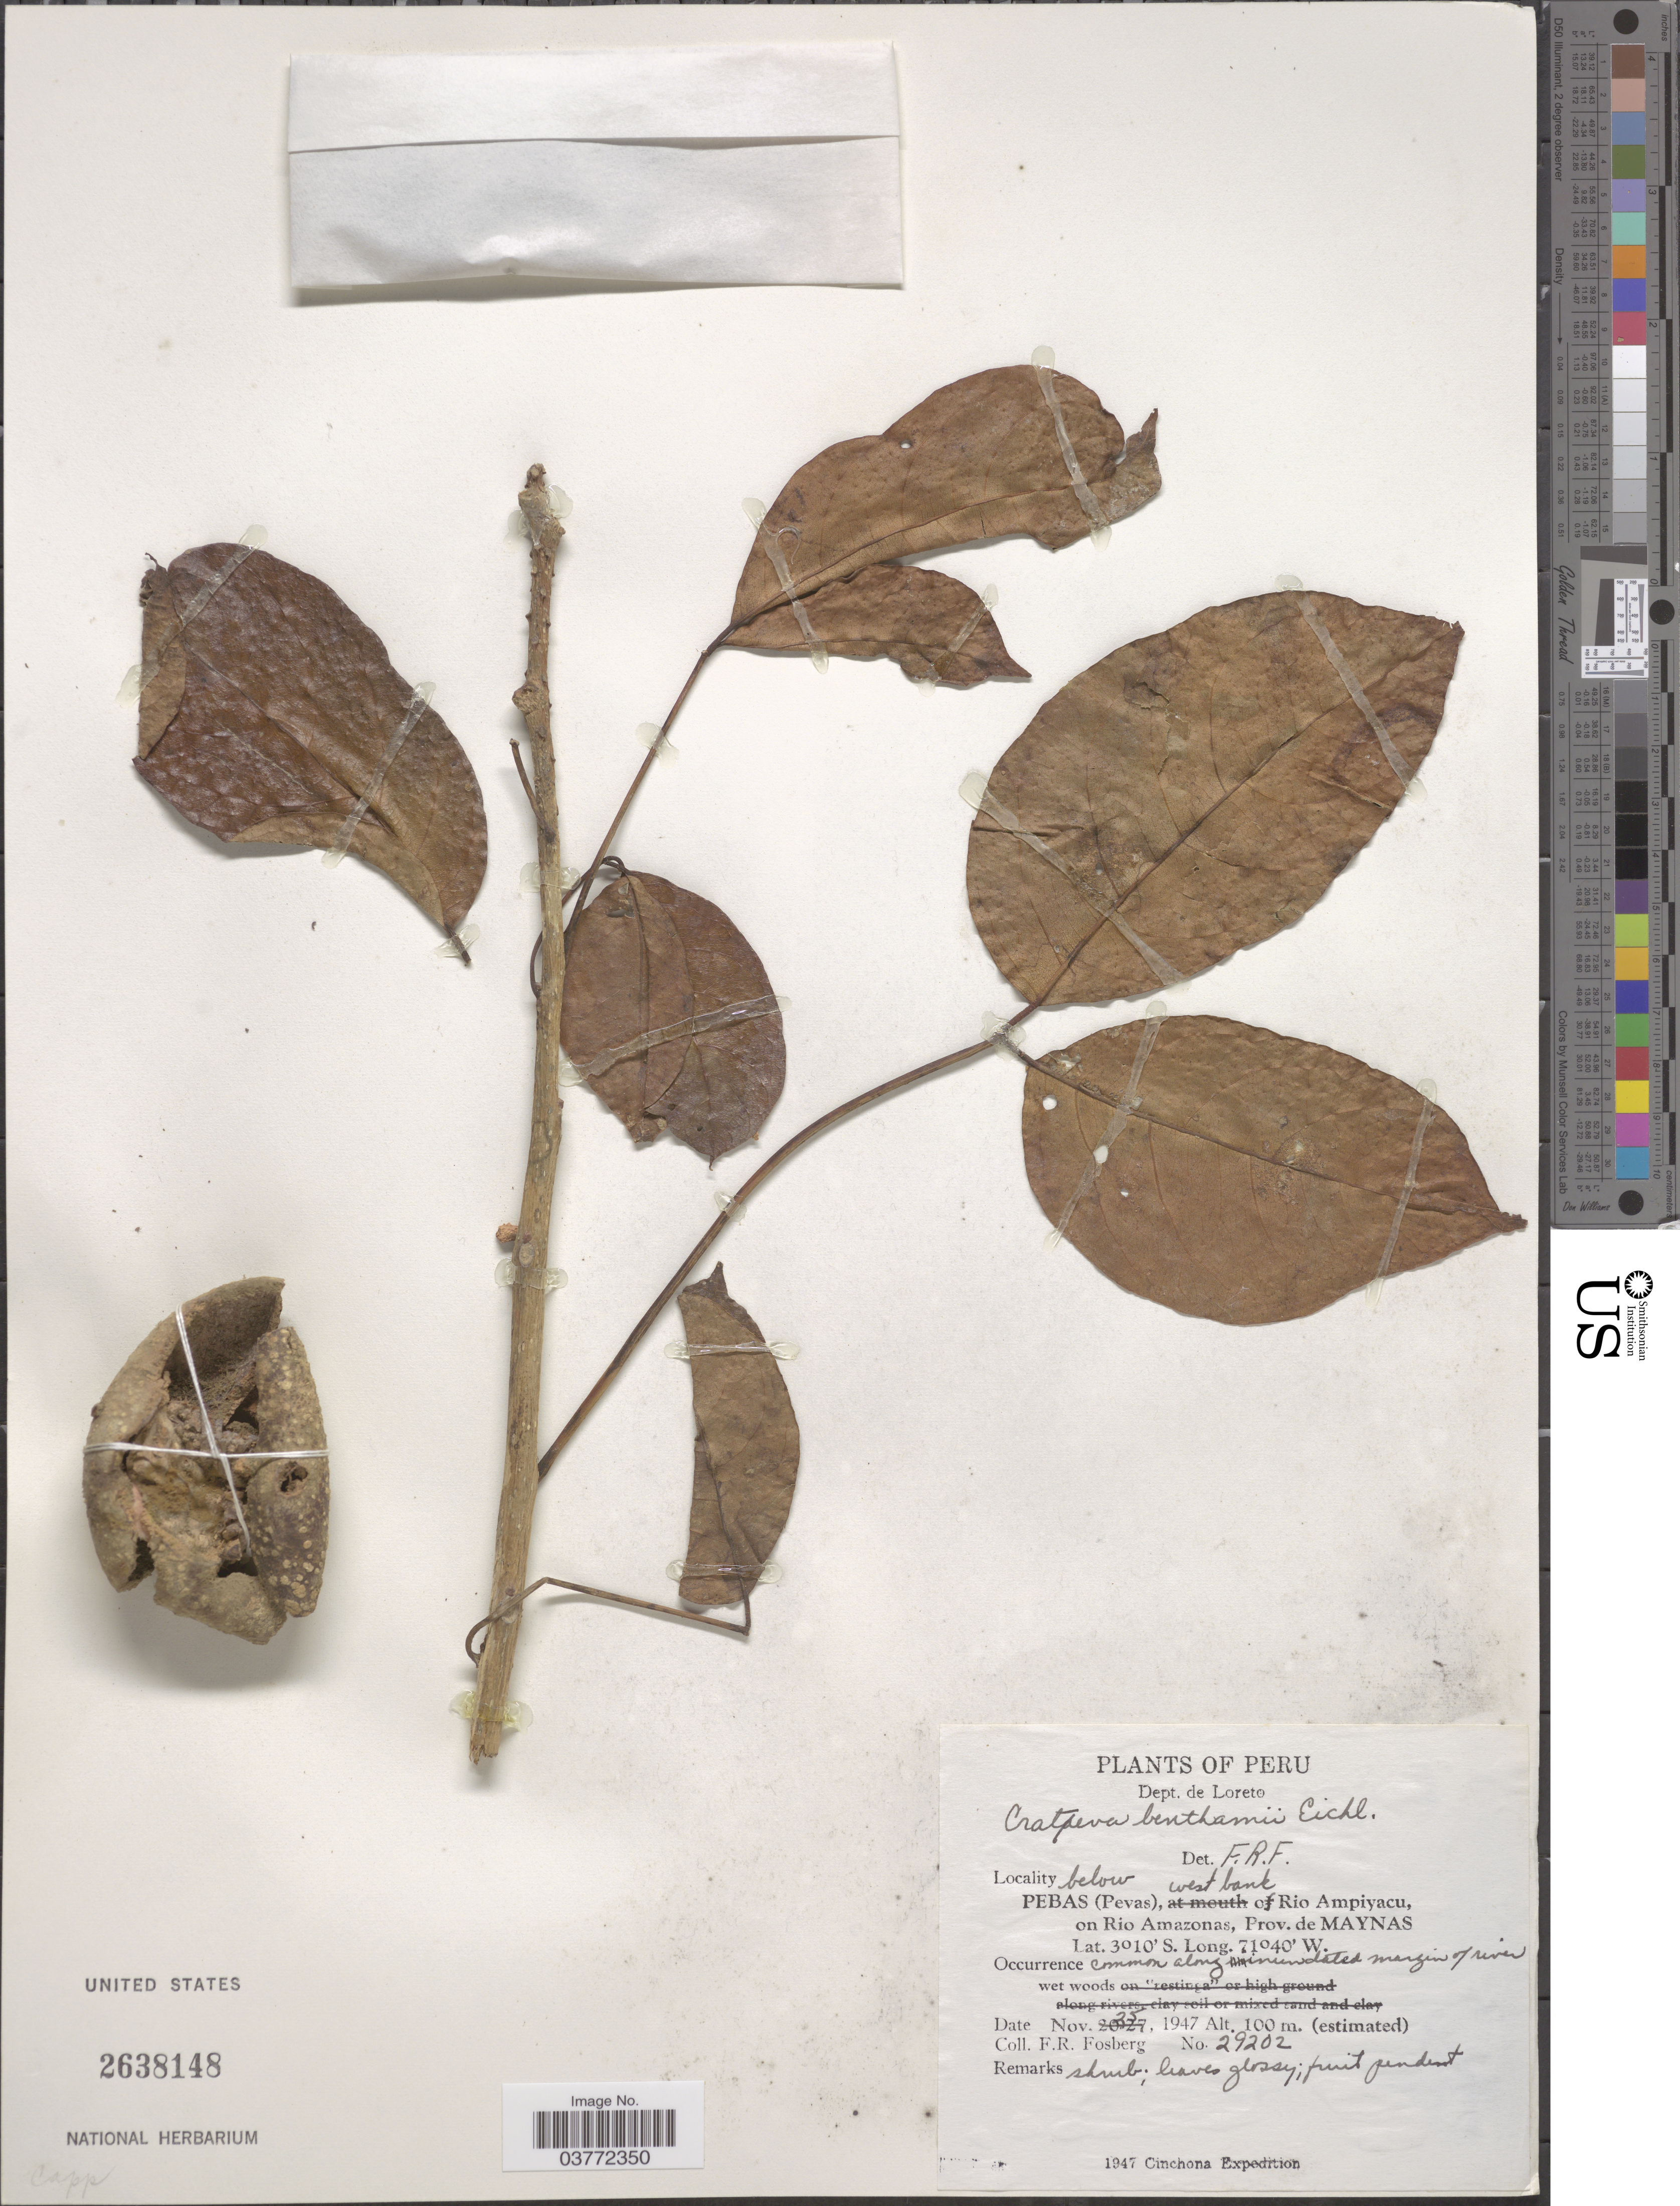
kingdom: Plantae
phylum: Tracheophyta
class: Magnoliopsida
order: Brassicales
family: Capparaceae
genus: Crateva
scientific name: Crateva tapia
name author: L.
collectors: F. R. Fosberg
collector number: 29202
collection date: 1947-11-25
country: Peru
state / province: Loreto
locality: Dept. de Loreto. Below Pebas (Pevas), west bank of Rio Ampiyacu, on Rio Amazonas, Prov. de Maynas.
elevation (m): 100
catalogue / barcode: US 2638148